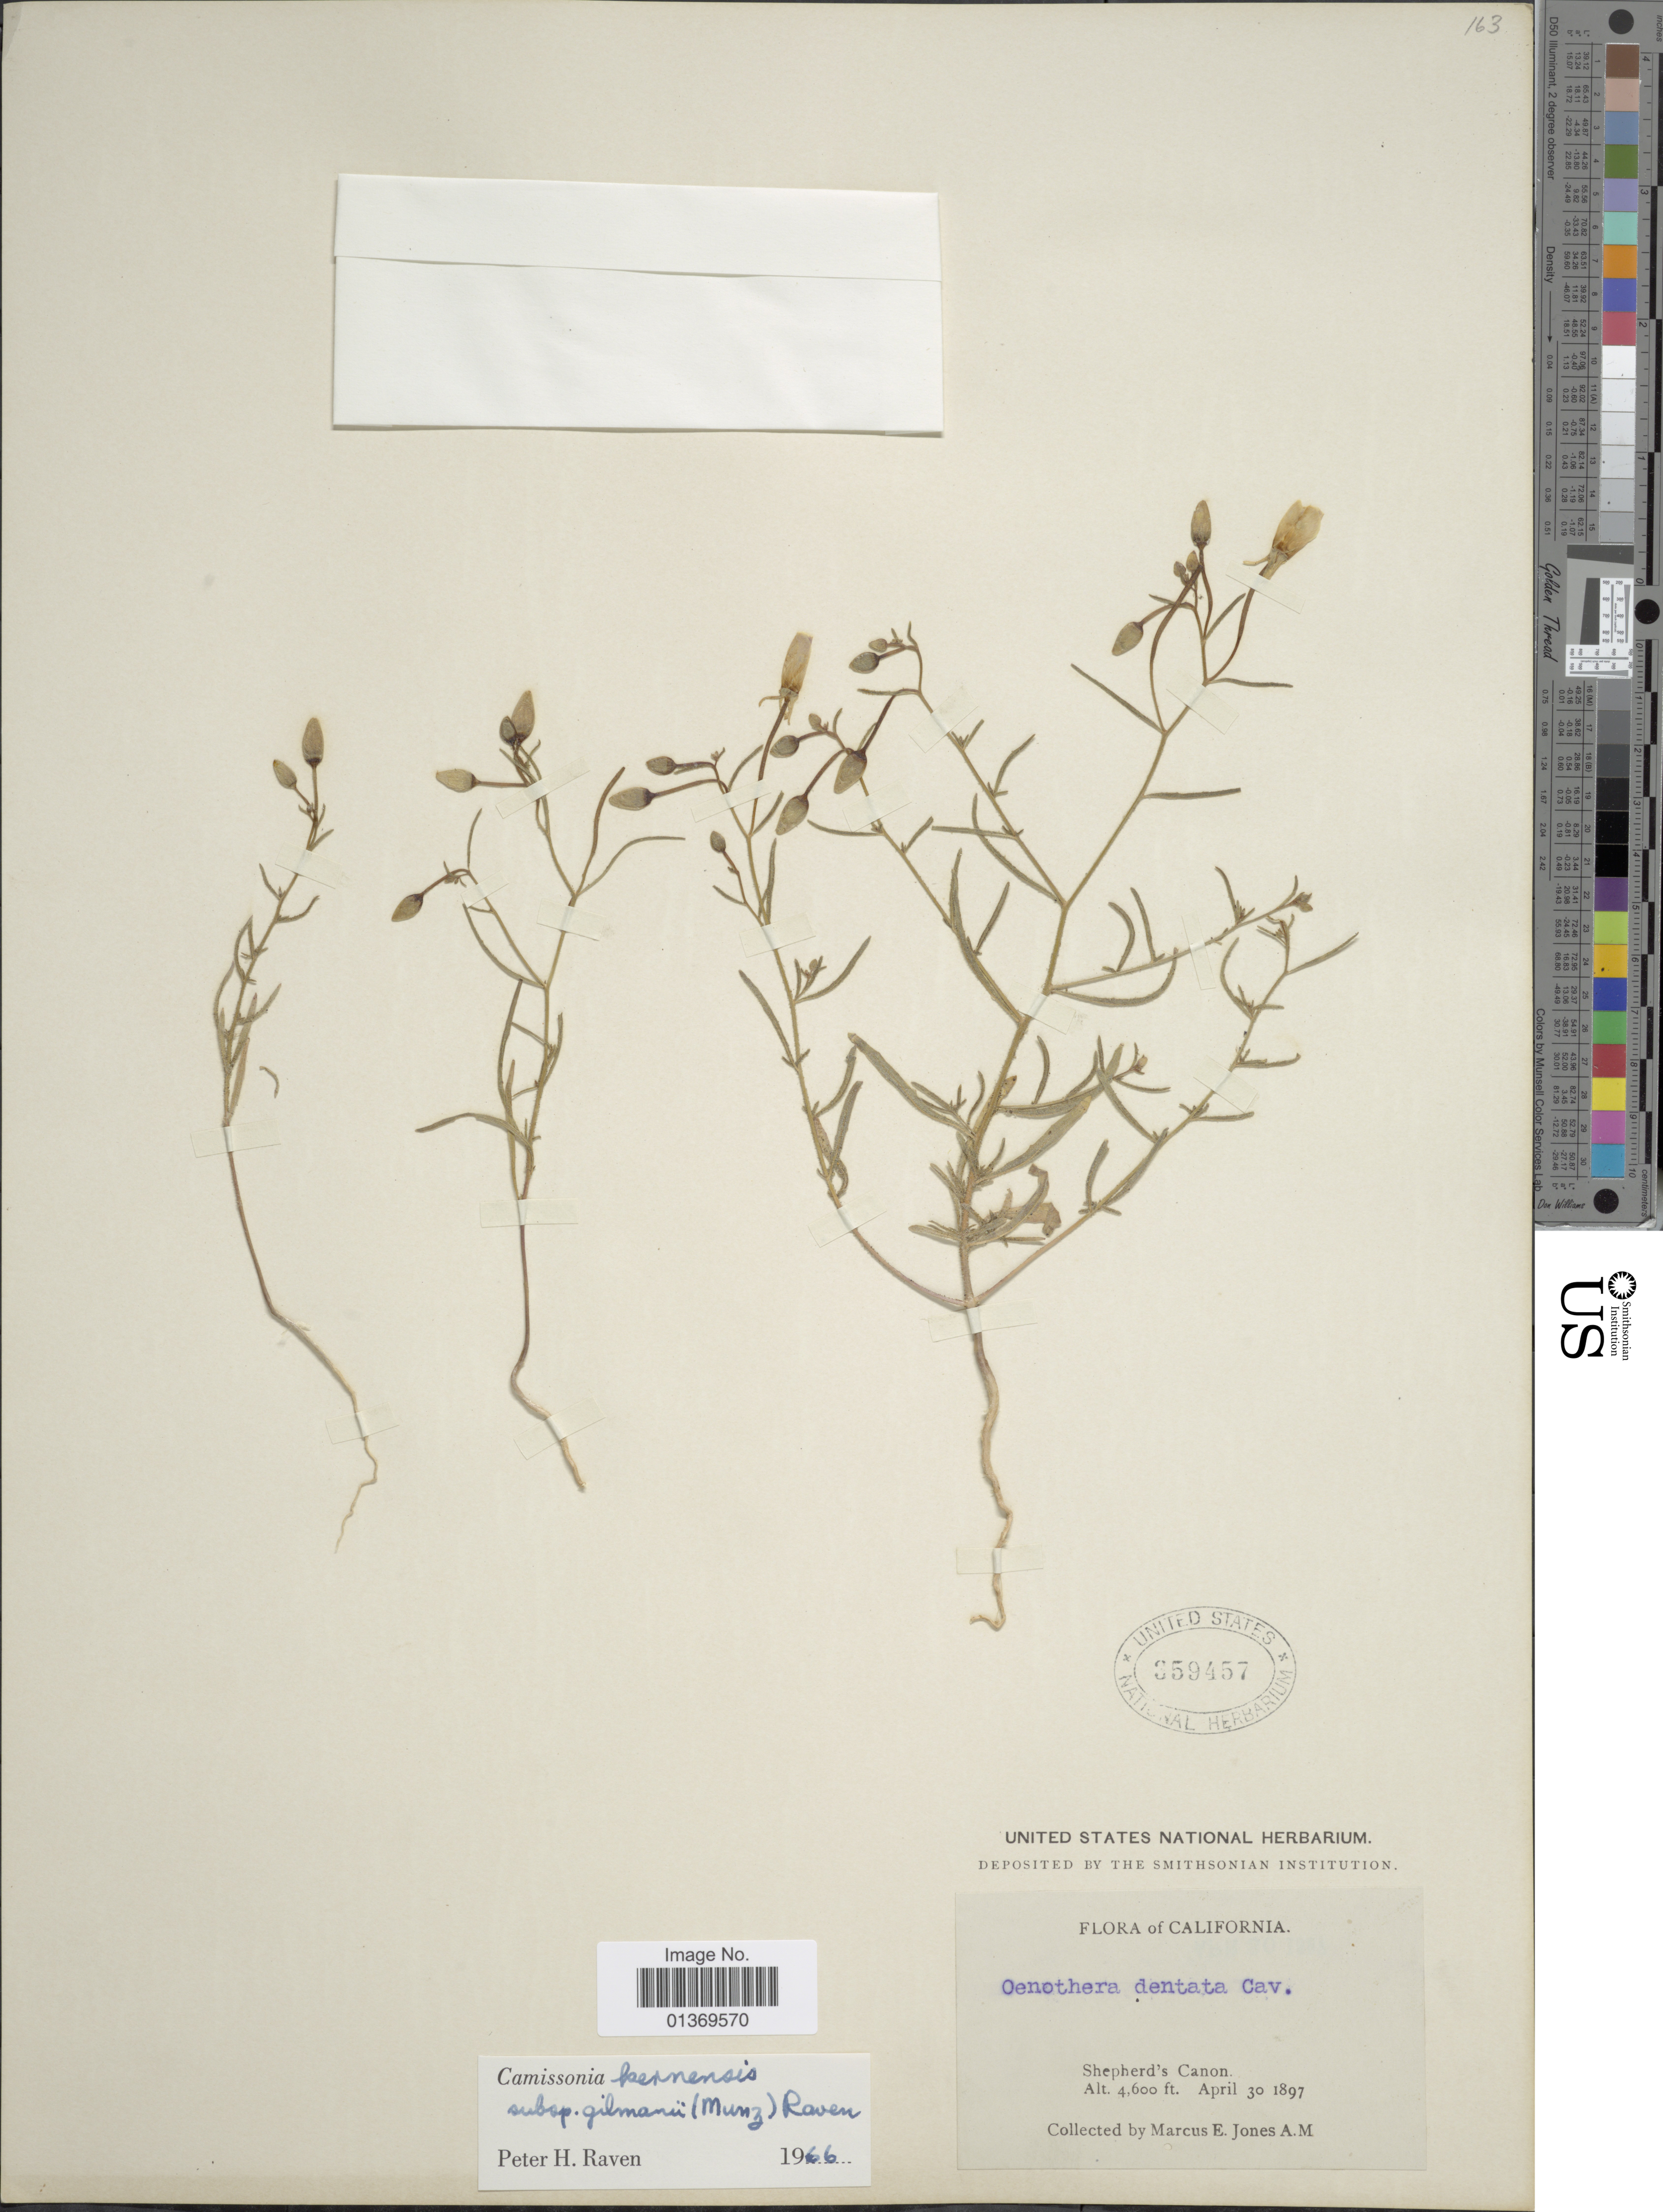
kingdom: Plantae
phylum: Tracheophyta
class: Magnoliopsida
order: Myrtales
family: Onagraceae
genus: Camissonia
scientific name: Camissonia kernensis subsp. gilmanii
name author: (Munz) P.H. Raven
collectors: M. E. Jones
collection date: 1897-04-30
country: United States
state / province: California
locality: Shepherd's Canon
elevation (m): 1402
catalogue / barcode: US 359457